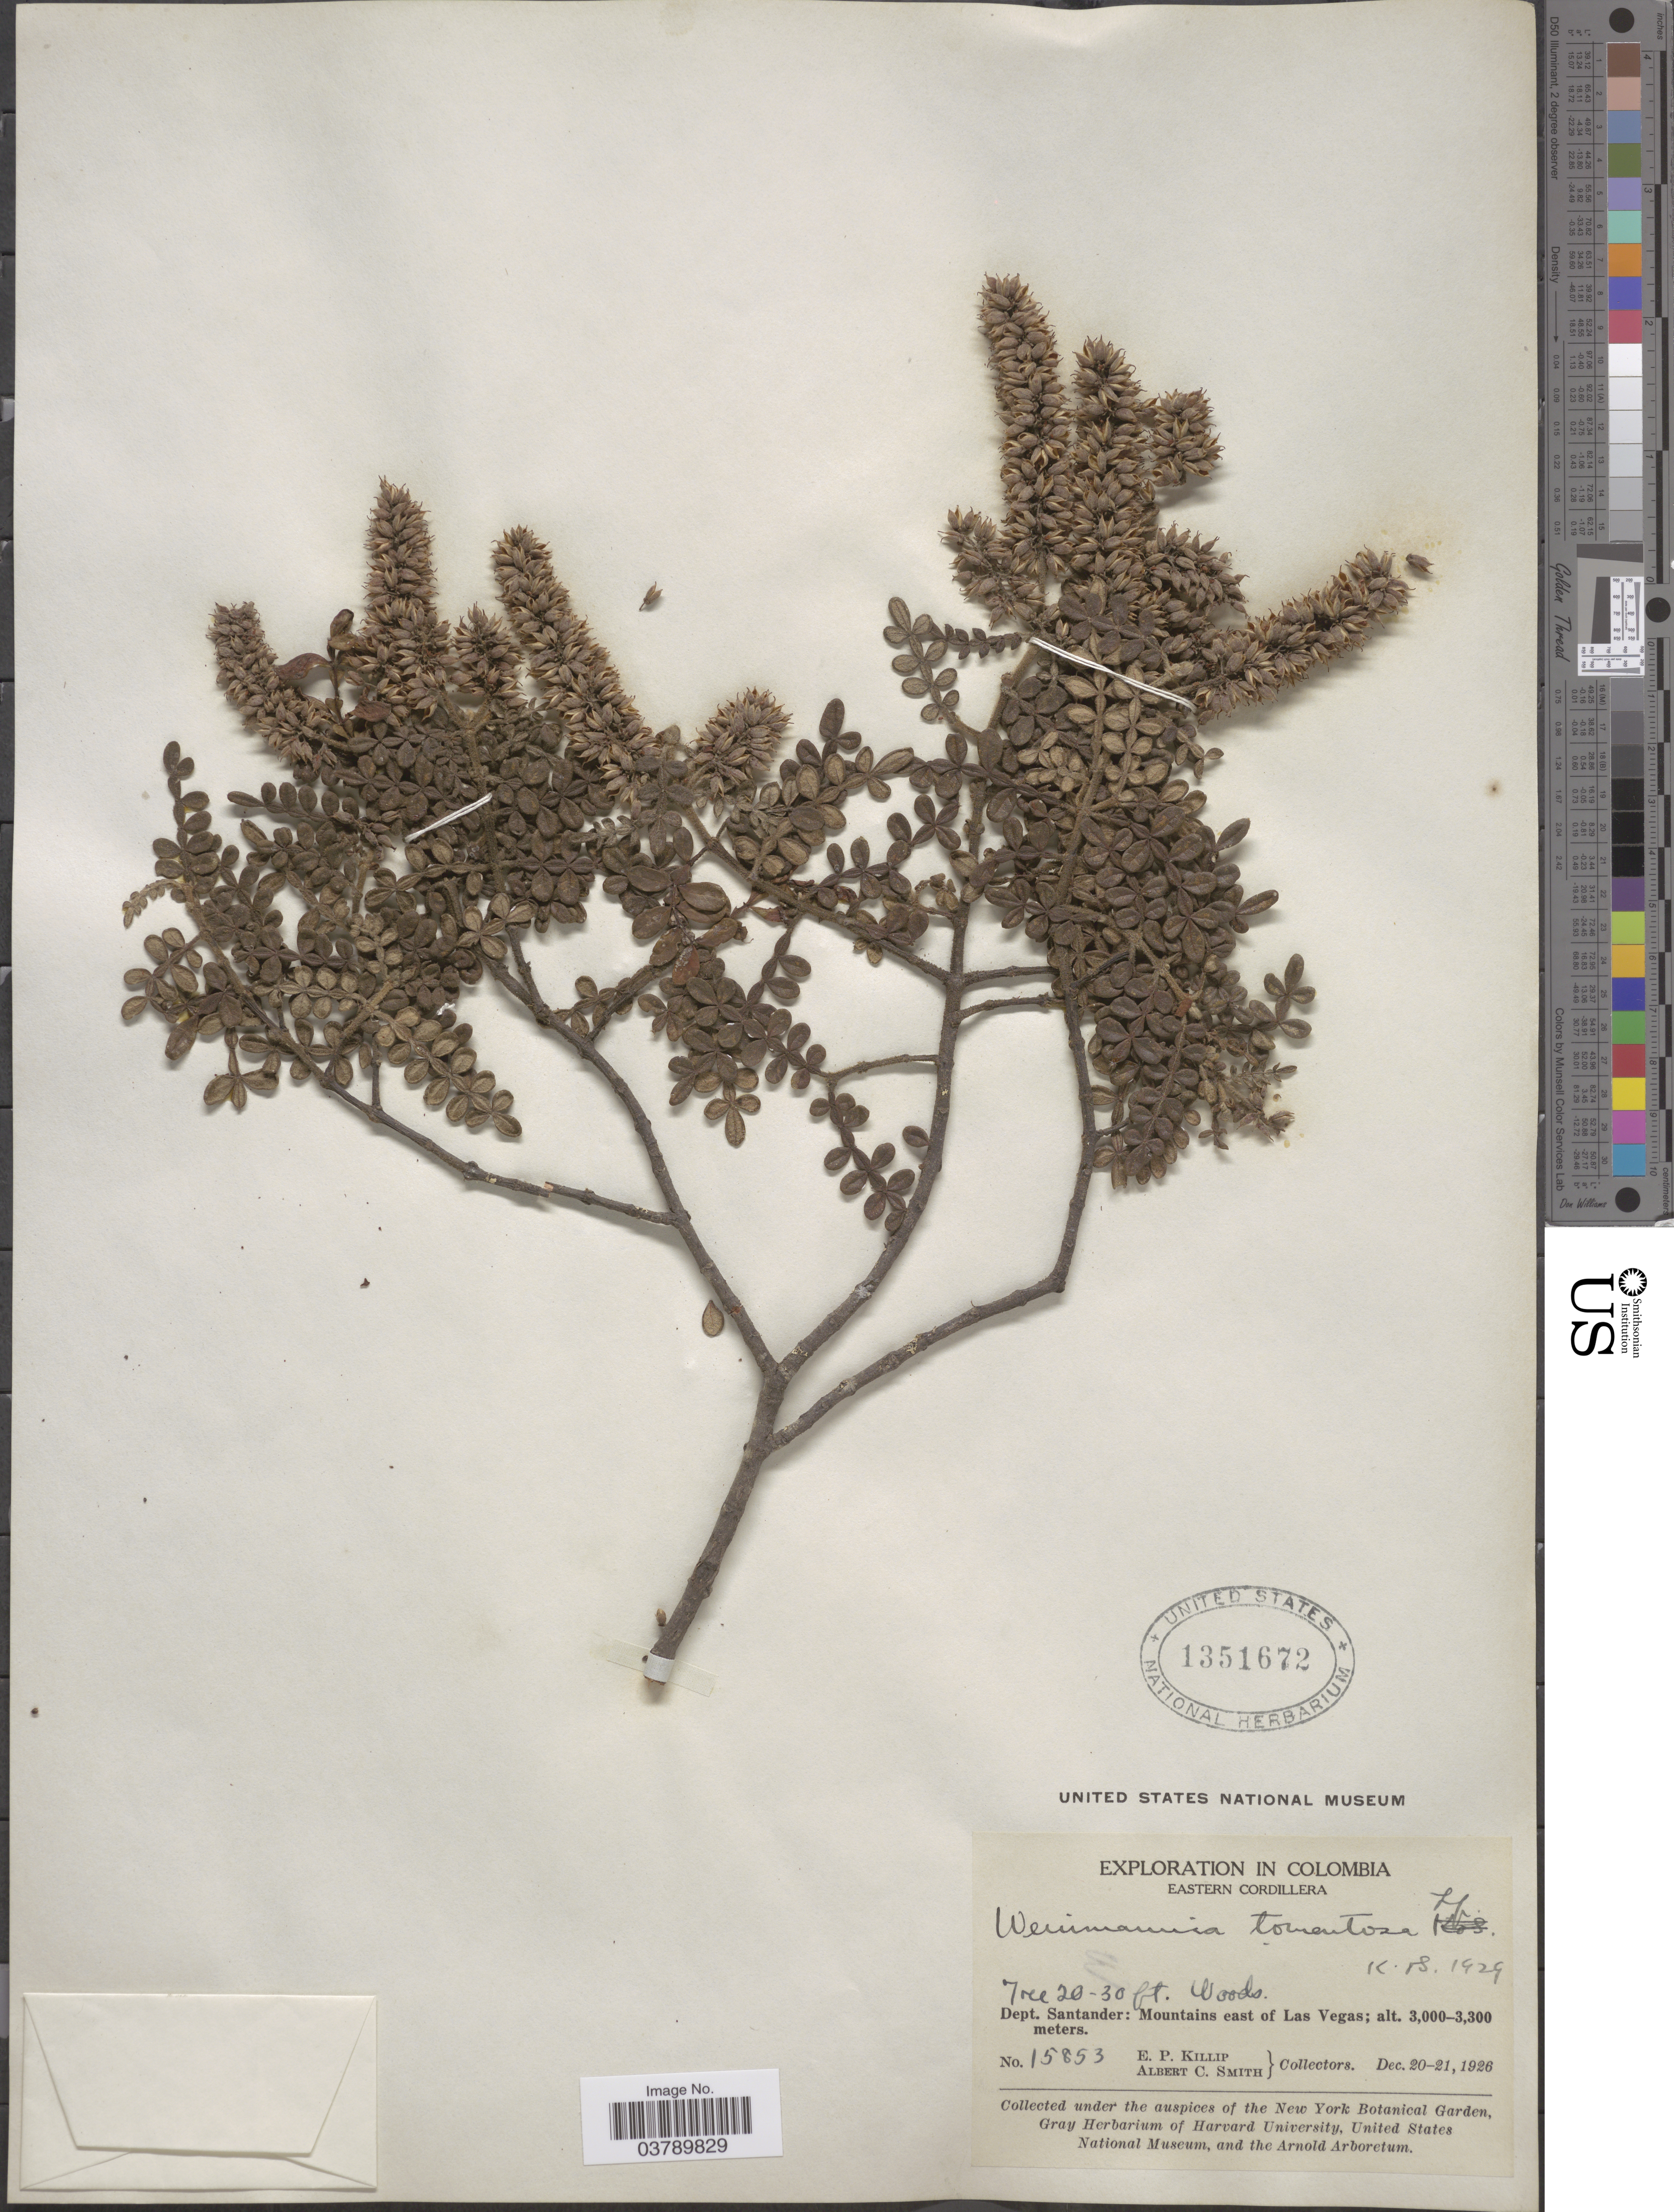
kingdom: Plantae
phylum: Tracheophyta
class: Magnoliopsida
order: Oxalidales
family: Cunoniaceae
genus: Weinmannia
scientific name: Weinmannia tomentosa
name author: L.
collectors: E. P. Killip & A. C. Smith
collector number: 15853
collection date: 1926-12-20/1926-12-21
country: Colombia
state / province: Santander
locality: Eastern Cordillera. Dept. Santander: Mountains east of Las Vegas.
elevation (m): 3000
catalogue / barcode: US 1351672